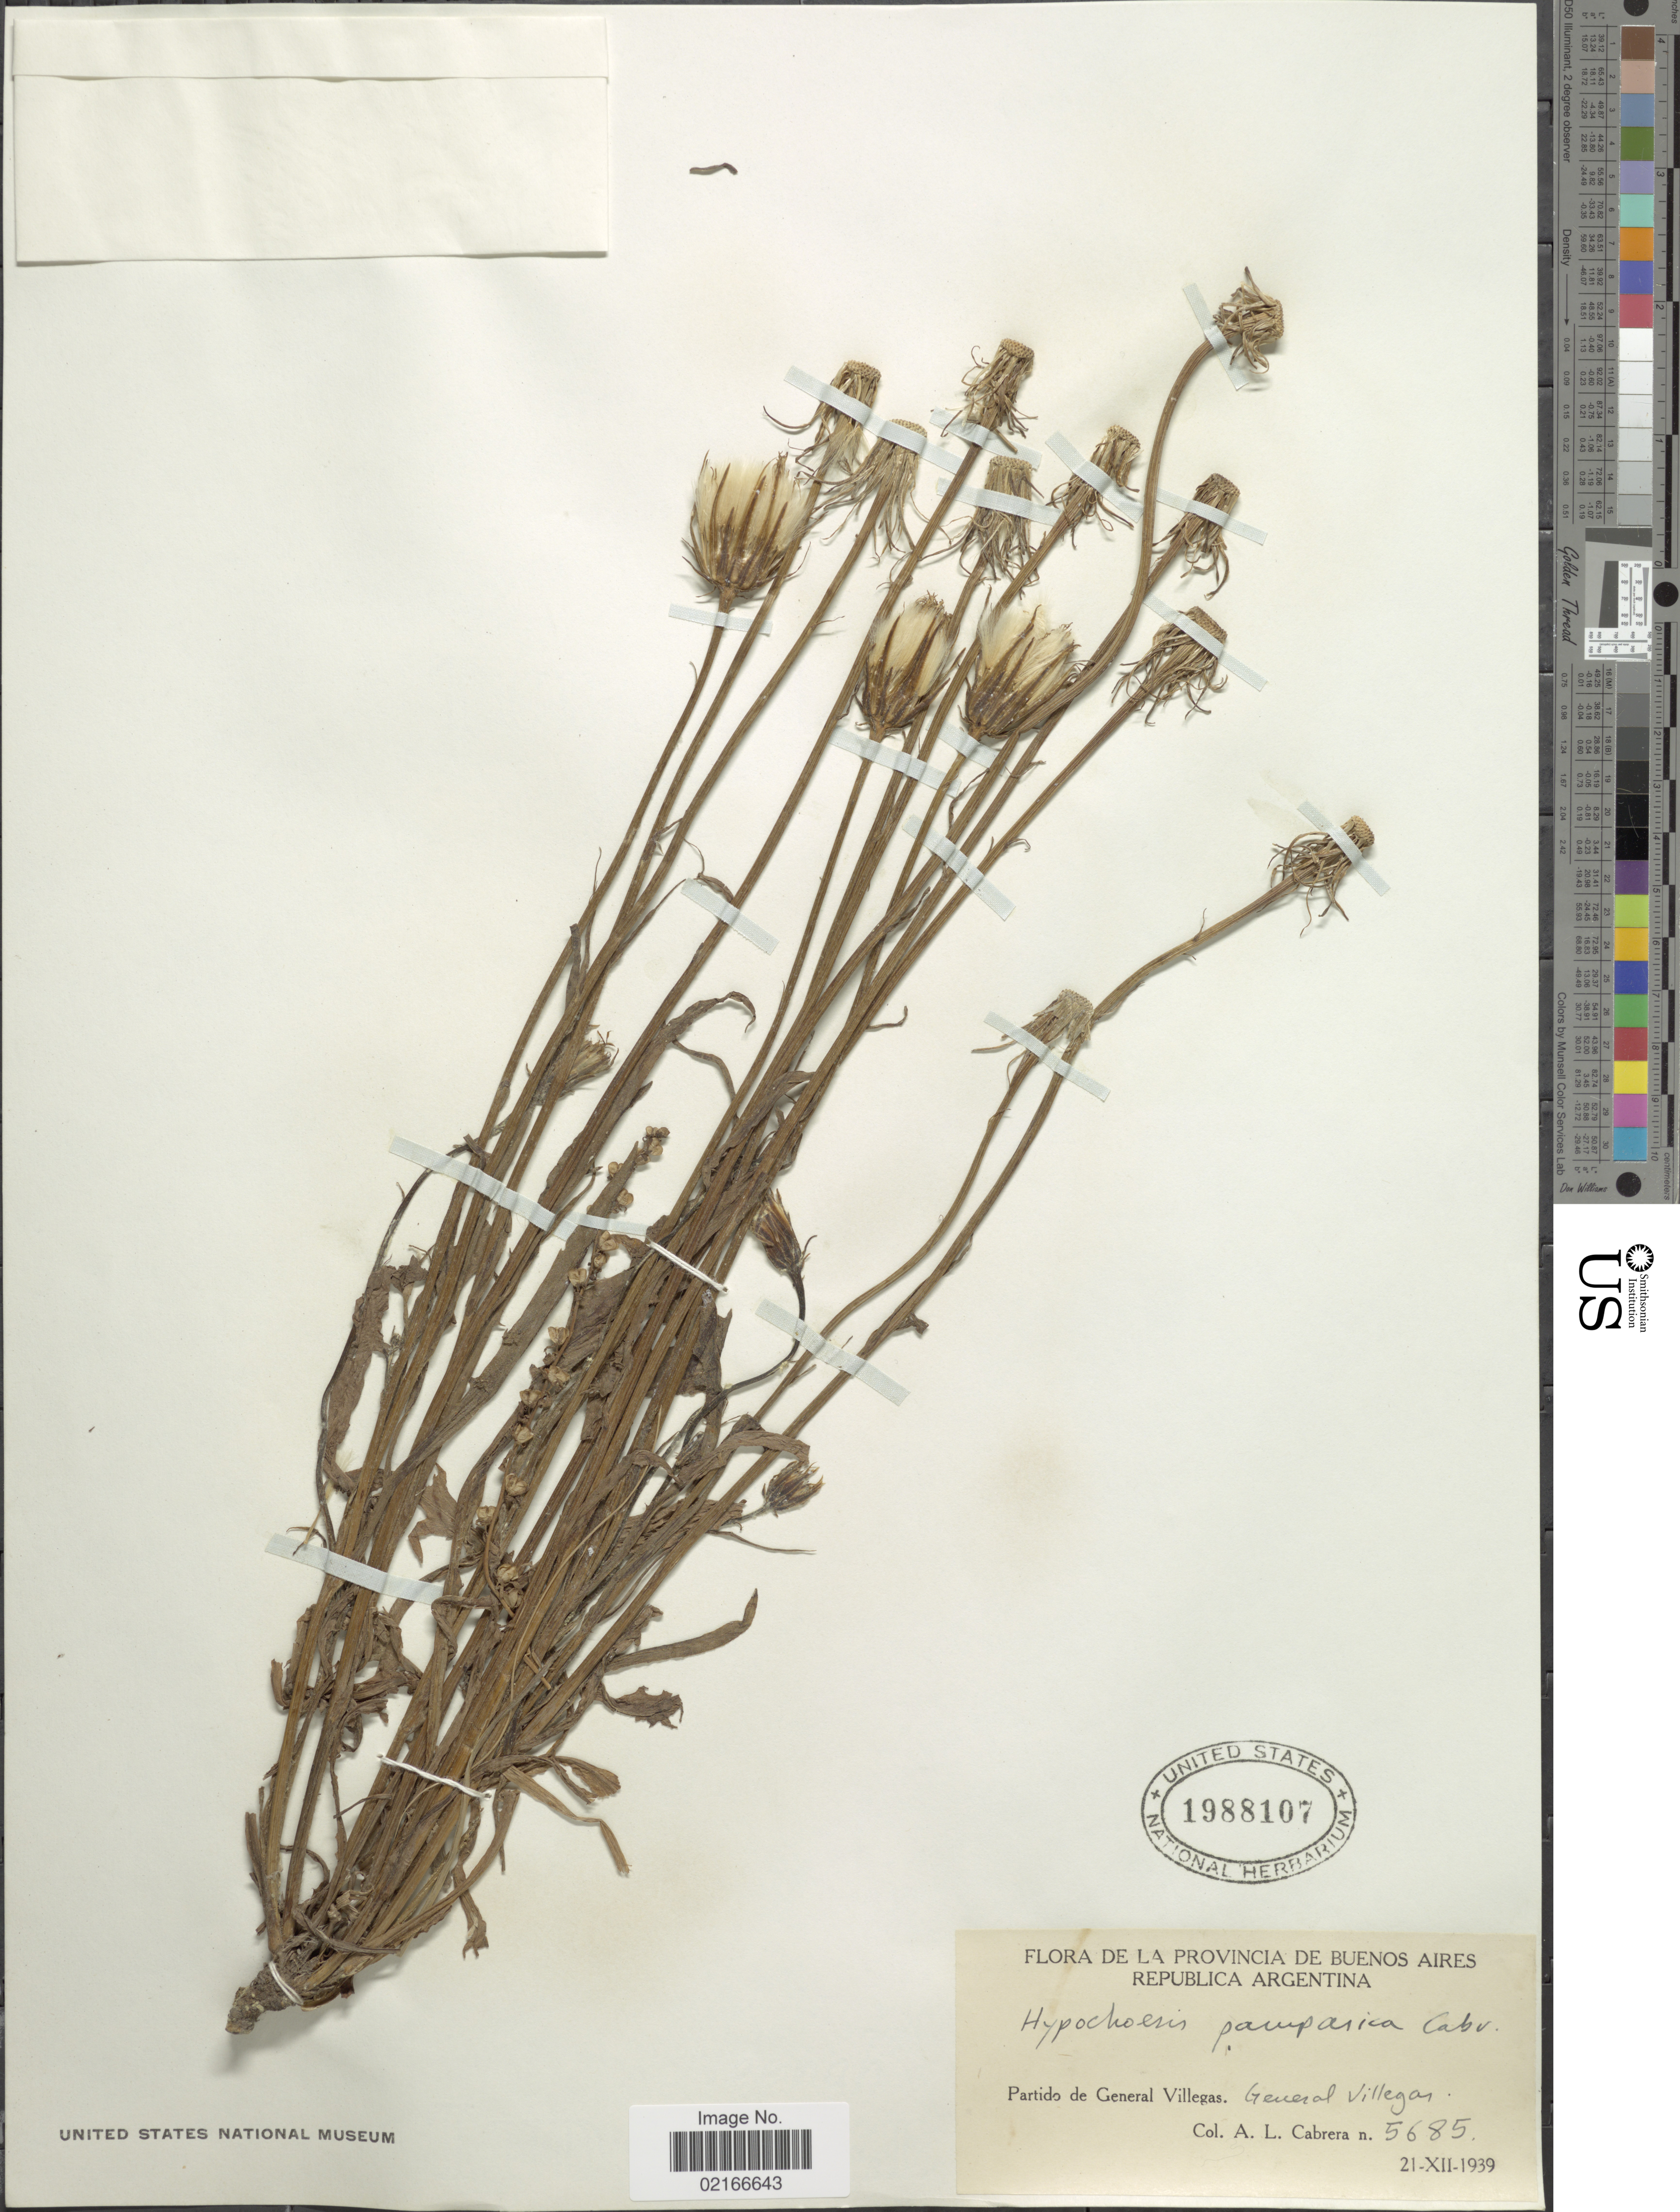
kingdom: Plantae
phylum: Tracheophyta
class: Magnoliopsida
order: Asterales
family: Asteraceae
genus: Hypochaeris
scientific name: Hypochaeris pampasica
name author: Cabrera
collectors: A. L. Cabrera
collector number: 5685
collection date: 1939-12-21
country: Argentina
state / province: Buenos Aires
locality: Partido de General Villegas. General Villegas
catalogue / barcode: US 1988107